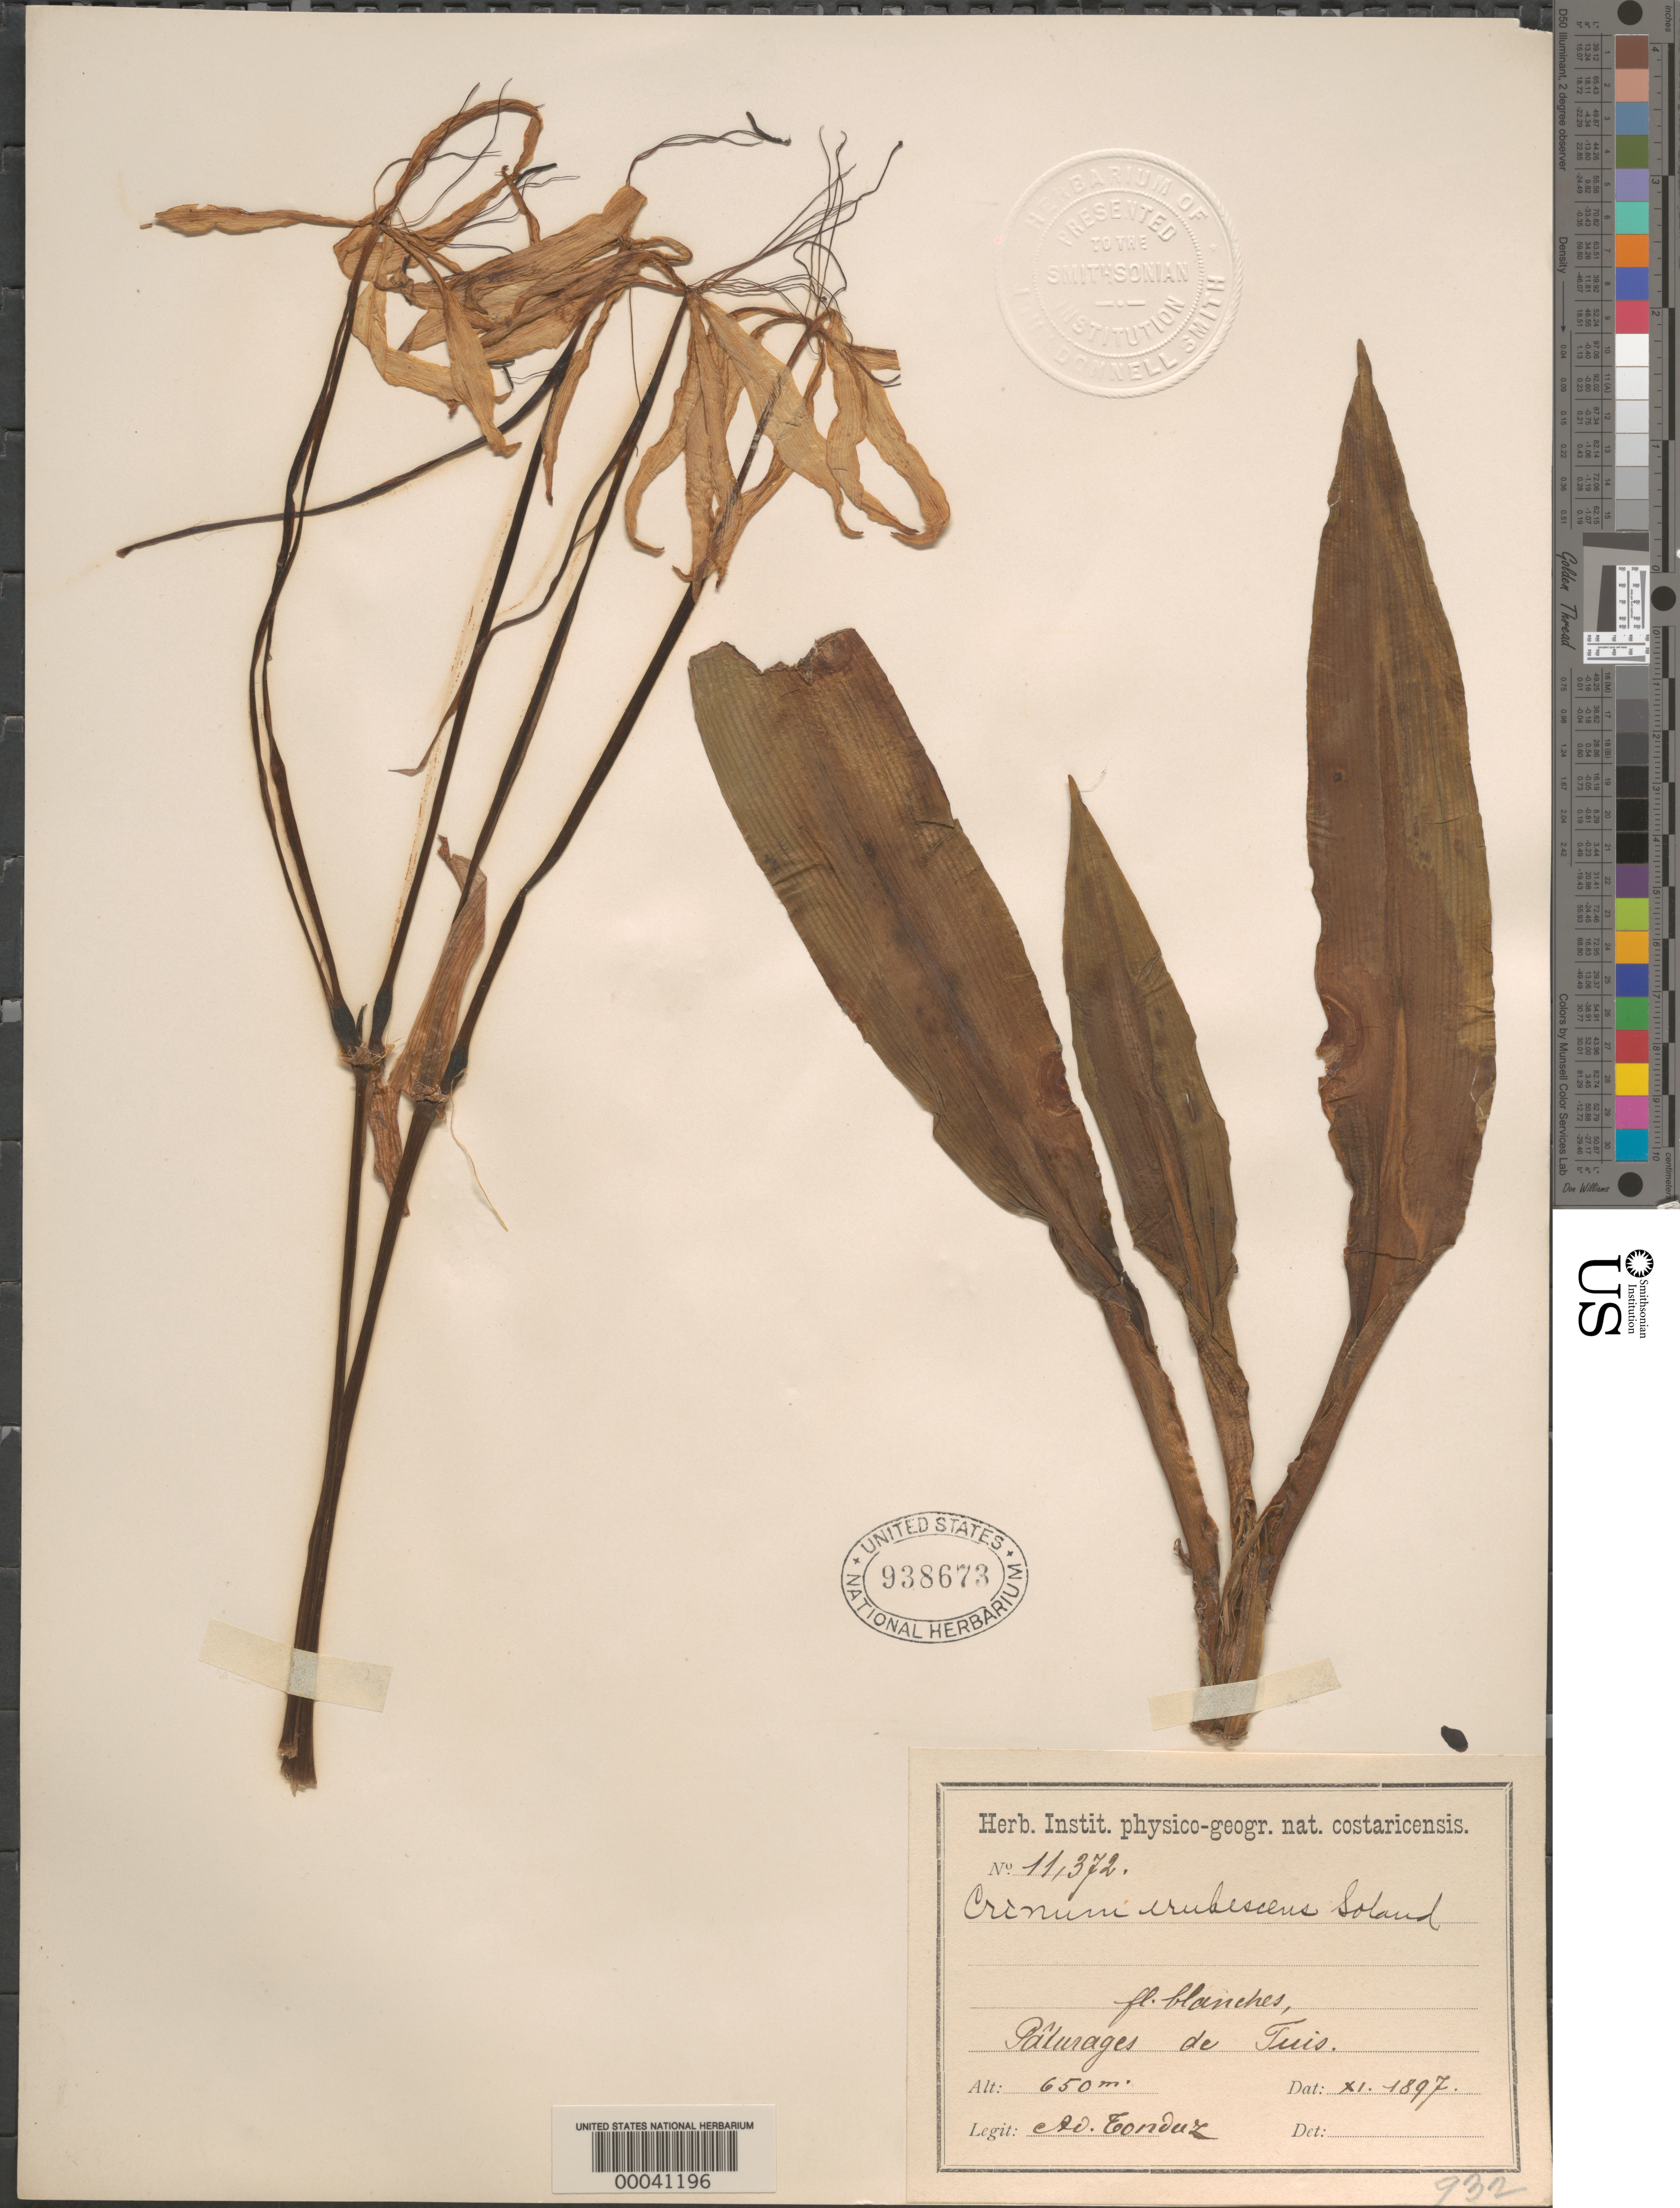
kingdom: Plantae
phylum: Tracheophyta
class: Liliopsida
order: Asparagales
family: Amaryllidaceae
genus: Crinum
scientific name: Crinum erubescens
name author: Aiton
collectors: A. Tonduz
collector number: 11372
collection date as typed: Nov 1897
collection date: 1897-11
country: Costa Rica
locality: Paturages de Tuis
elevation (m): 650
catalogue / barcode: US 938673